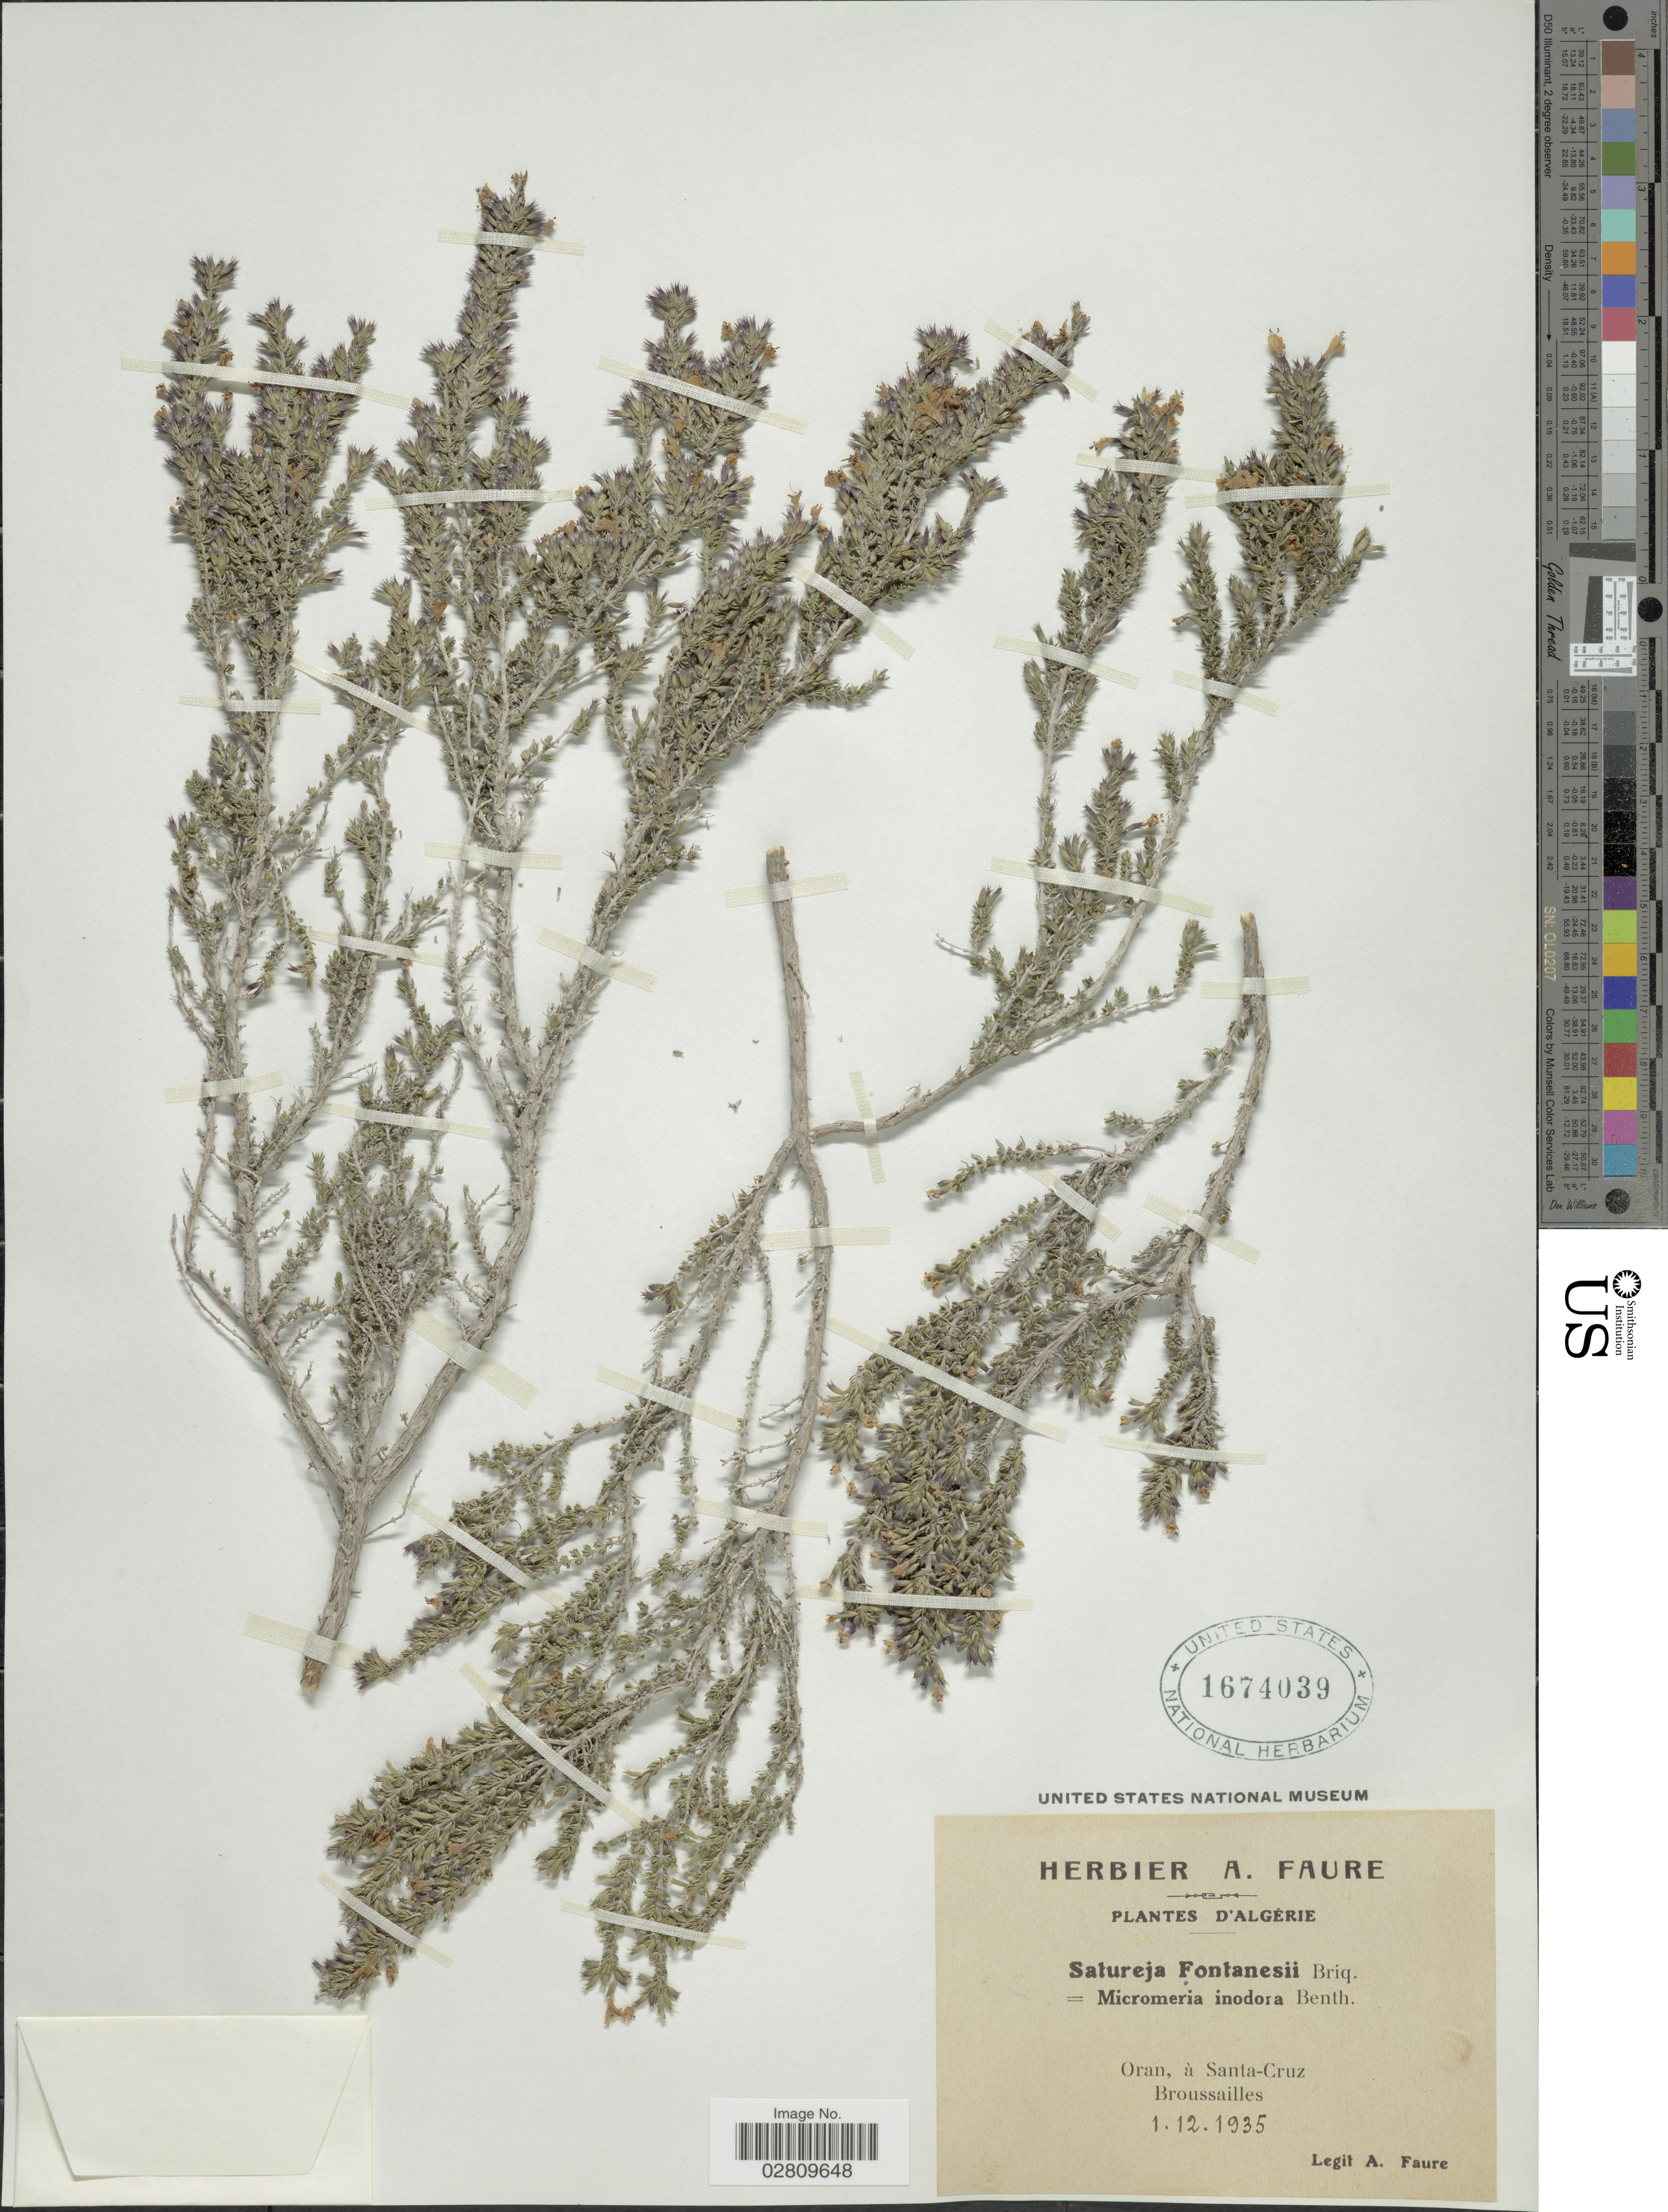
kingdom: Plantae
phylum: Tracheophyta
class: Magnoliopsida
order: Lamiales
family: Lamiaceae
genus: Micromeria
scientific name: Micromeria inodora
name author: (Desf.) Benth.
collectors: A. Faure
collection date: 1935-12-01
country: Algeria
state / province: Oran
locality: Algérie. À Santa-Cruz Broussailles.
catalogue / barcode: US 1674039